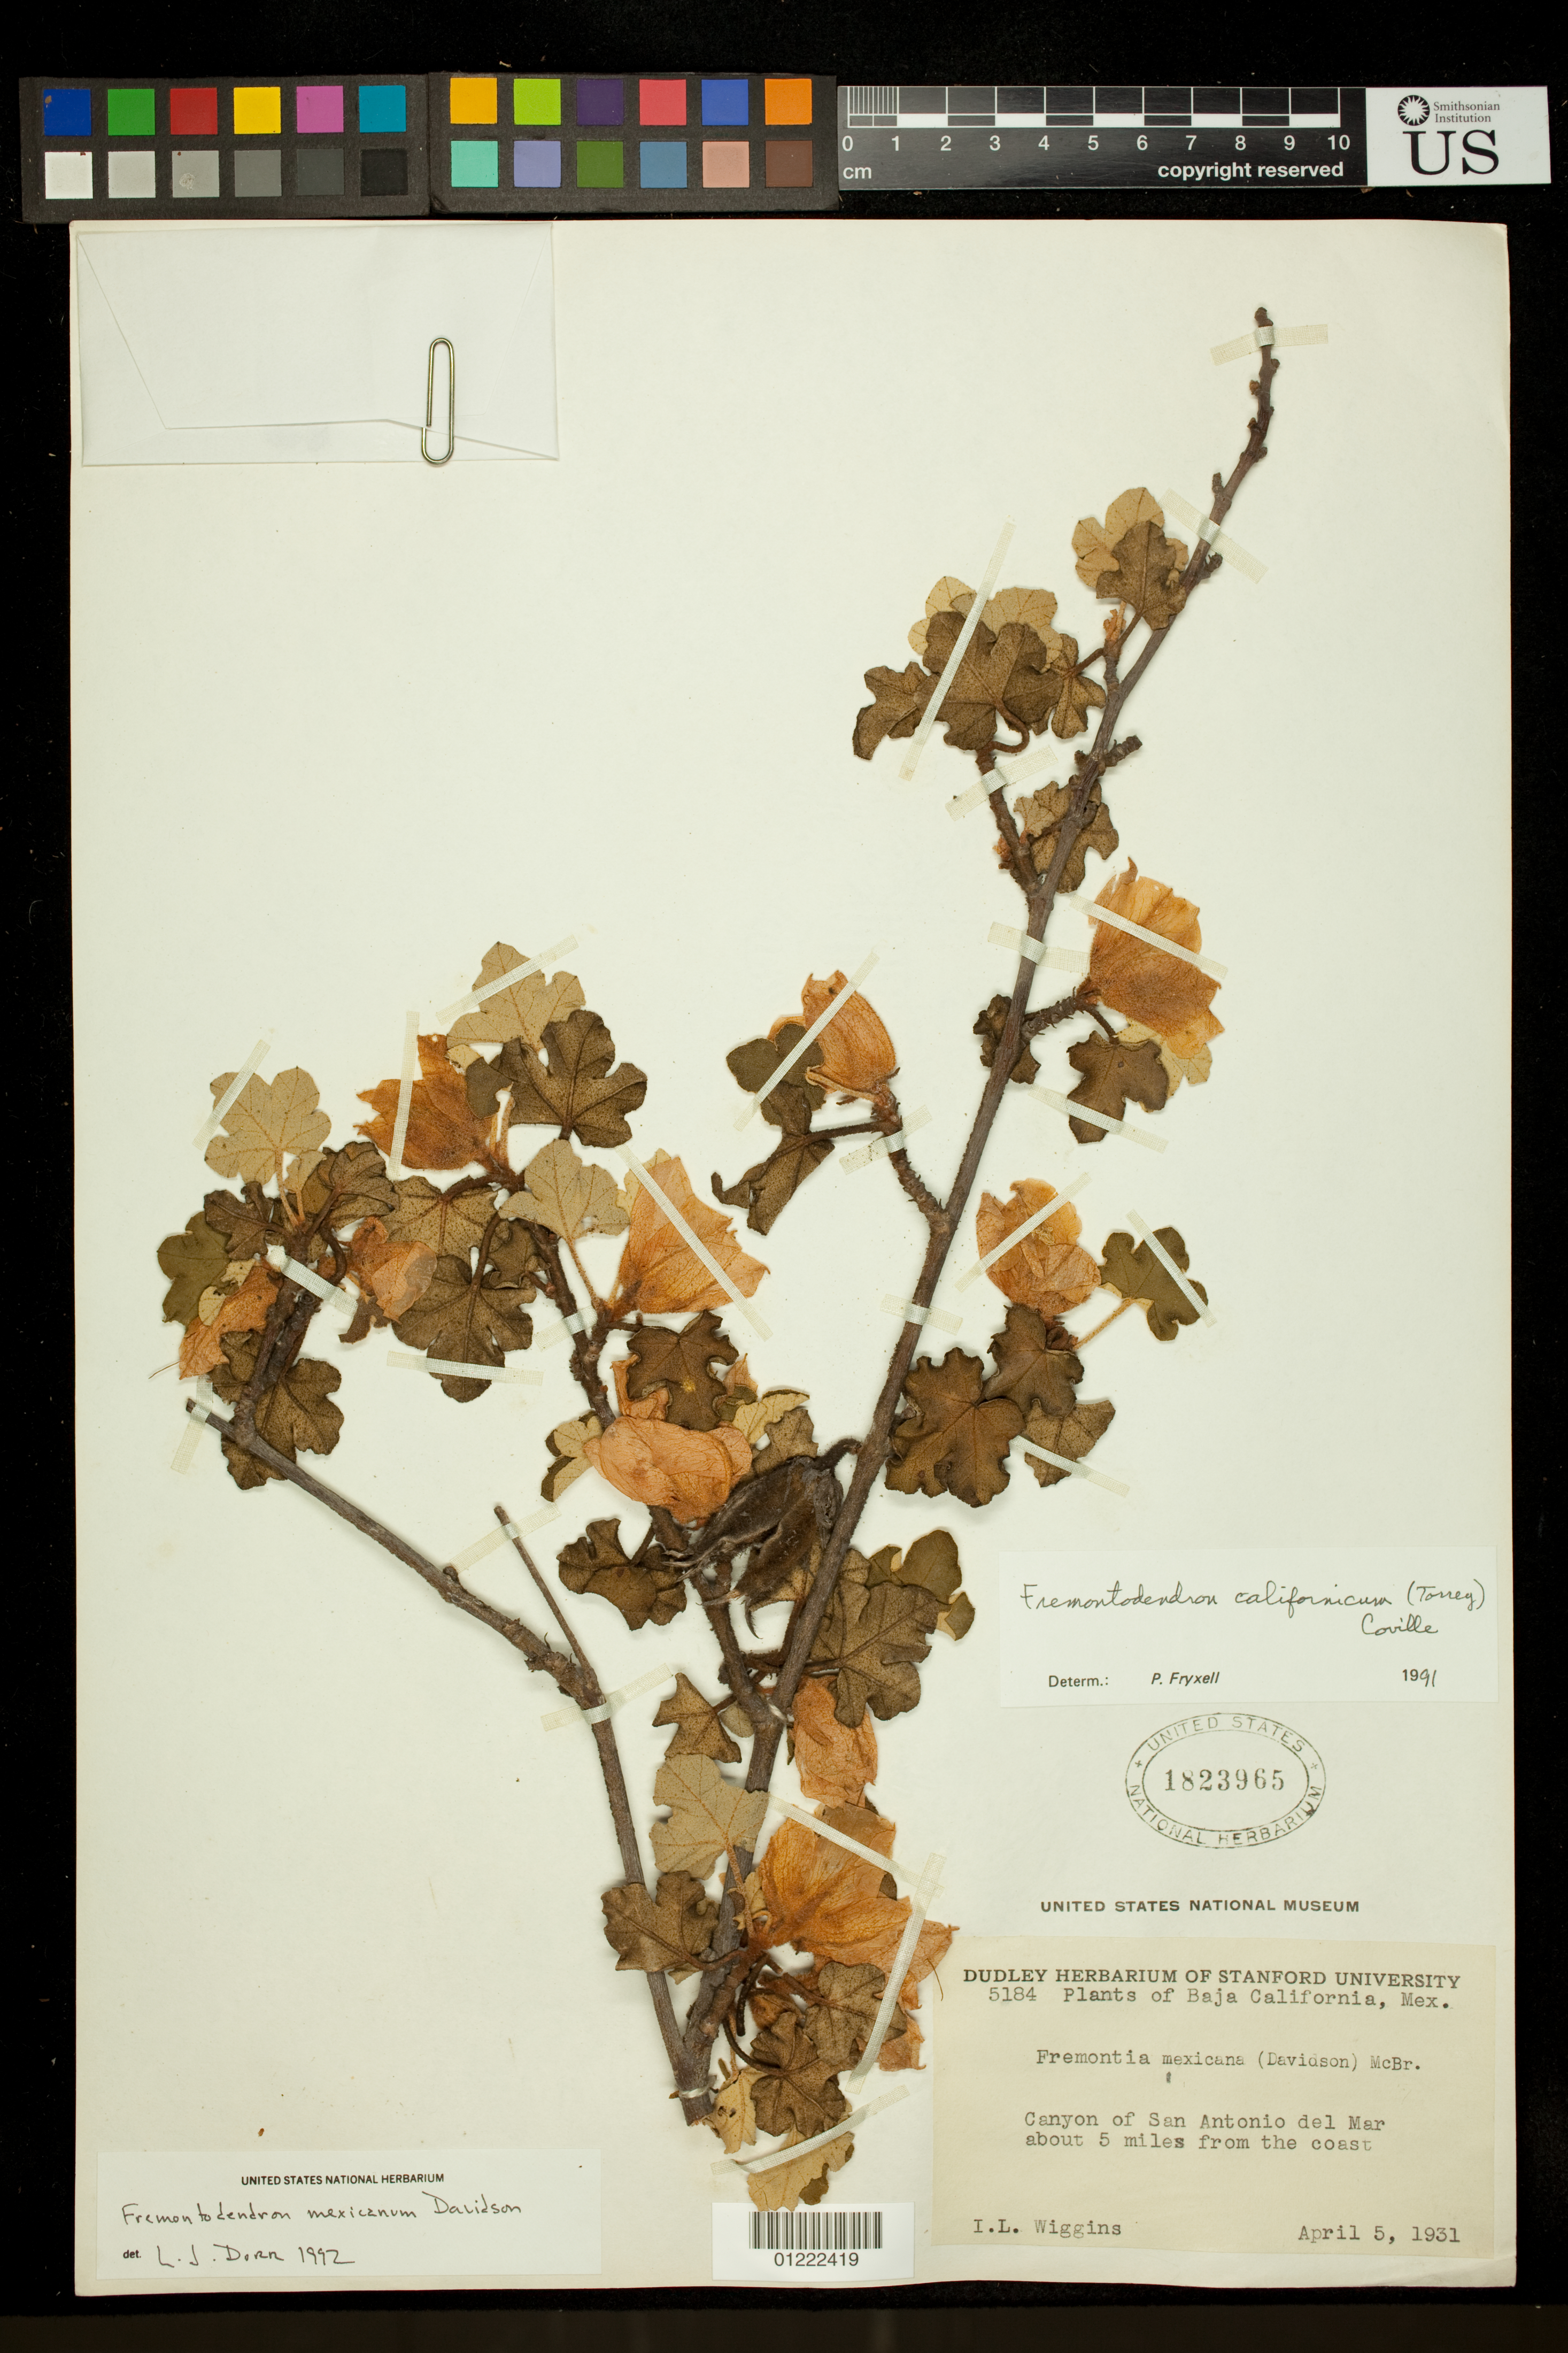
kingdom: Plantae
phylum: Tracheophyta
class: Magnoliopsida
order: Malvales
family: Malvaceae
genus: Fremontodendron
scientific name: Fremontodendron mexicanum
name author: Davidson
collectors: I. L. Wiggins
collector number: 5184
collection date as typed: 4/5/1931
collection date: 1931-04-05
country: Mexico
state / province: Baja California Norte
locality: Canyon of San Antonio del Mar about 5 miles from the coast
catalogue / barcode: US 1823965